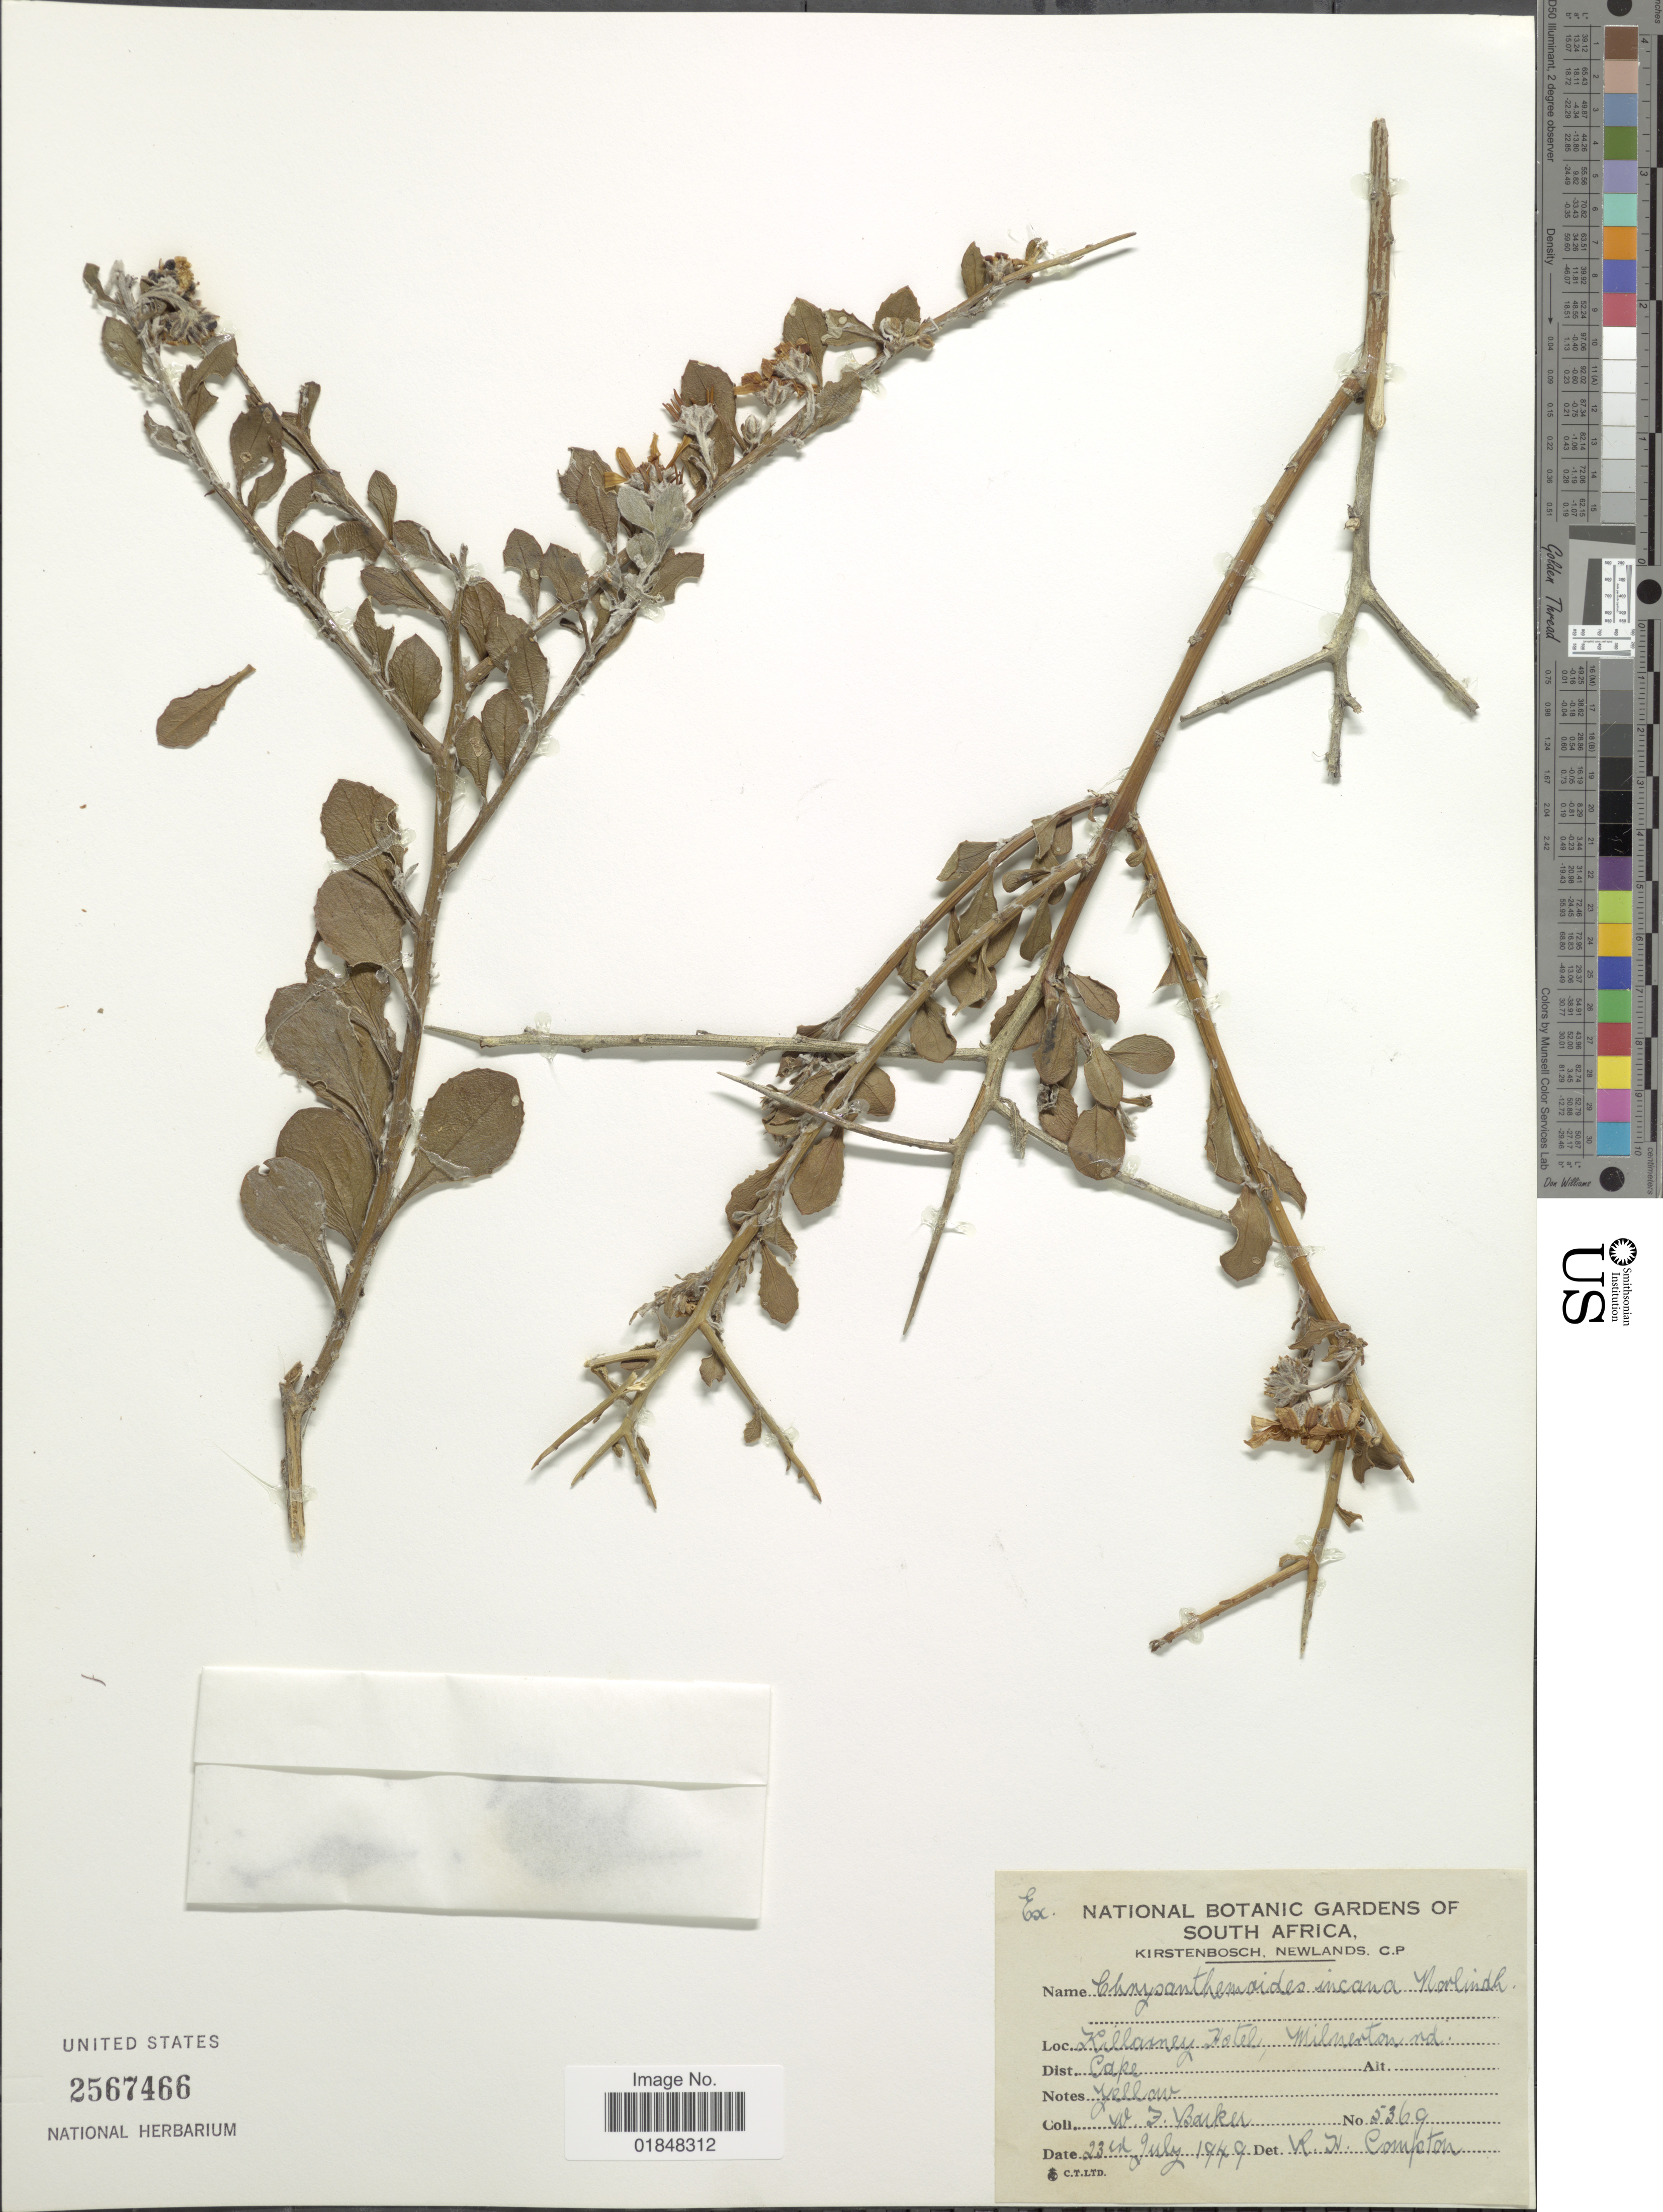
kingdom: Plantae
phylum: Tracheophyta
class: Magnoliopsida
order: Asterales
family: Asteraceae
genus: Osteospermum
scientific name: Osteospermum incana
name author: (Burm. f.) L.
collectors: W. F. Barker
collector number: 5369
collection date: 1949-07-23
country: South Africa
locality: Killarney Hotel, Milnerton nd. Dist. Cake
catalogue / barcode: US 2567466